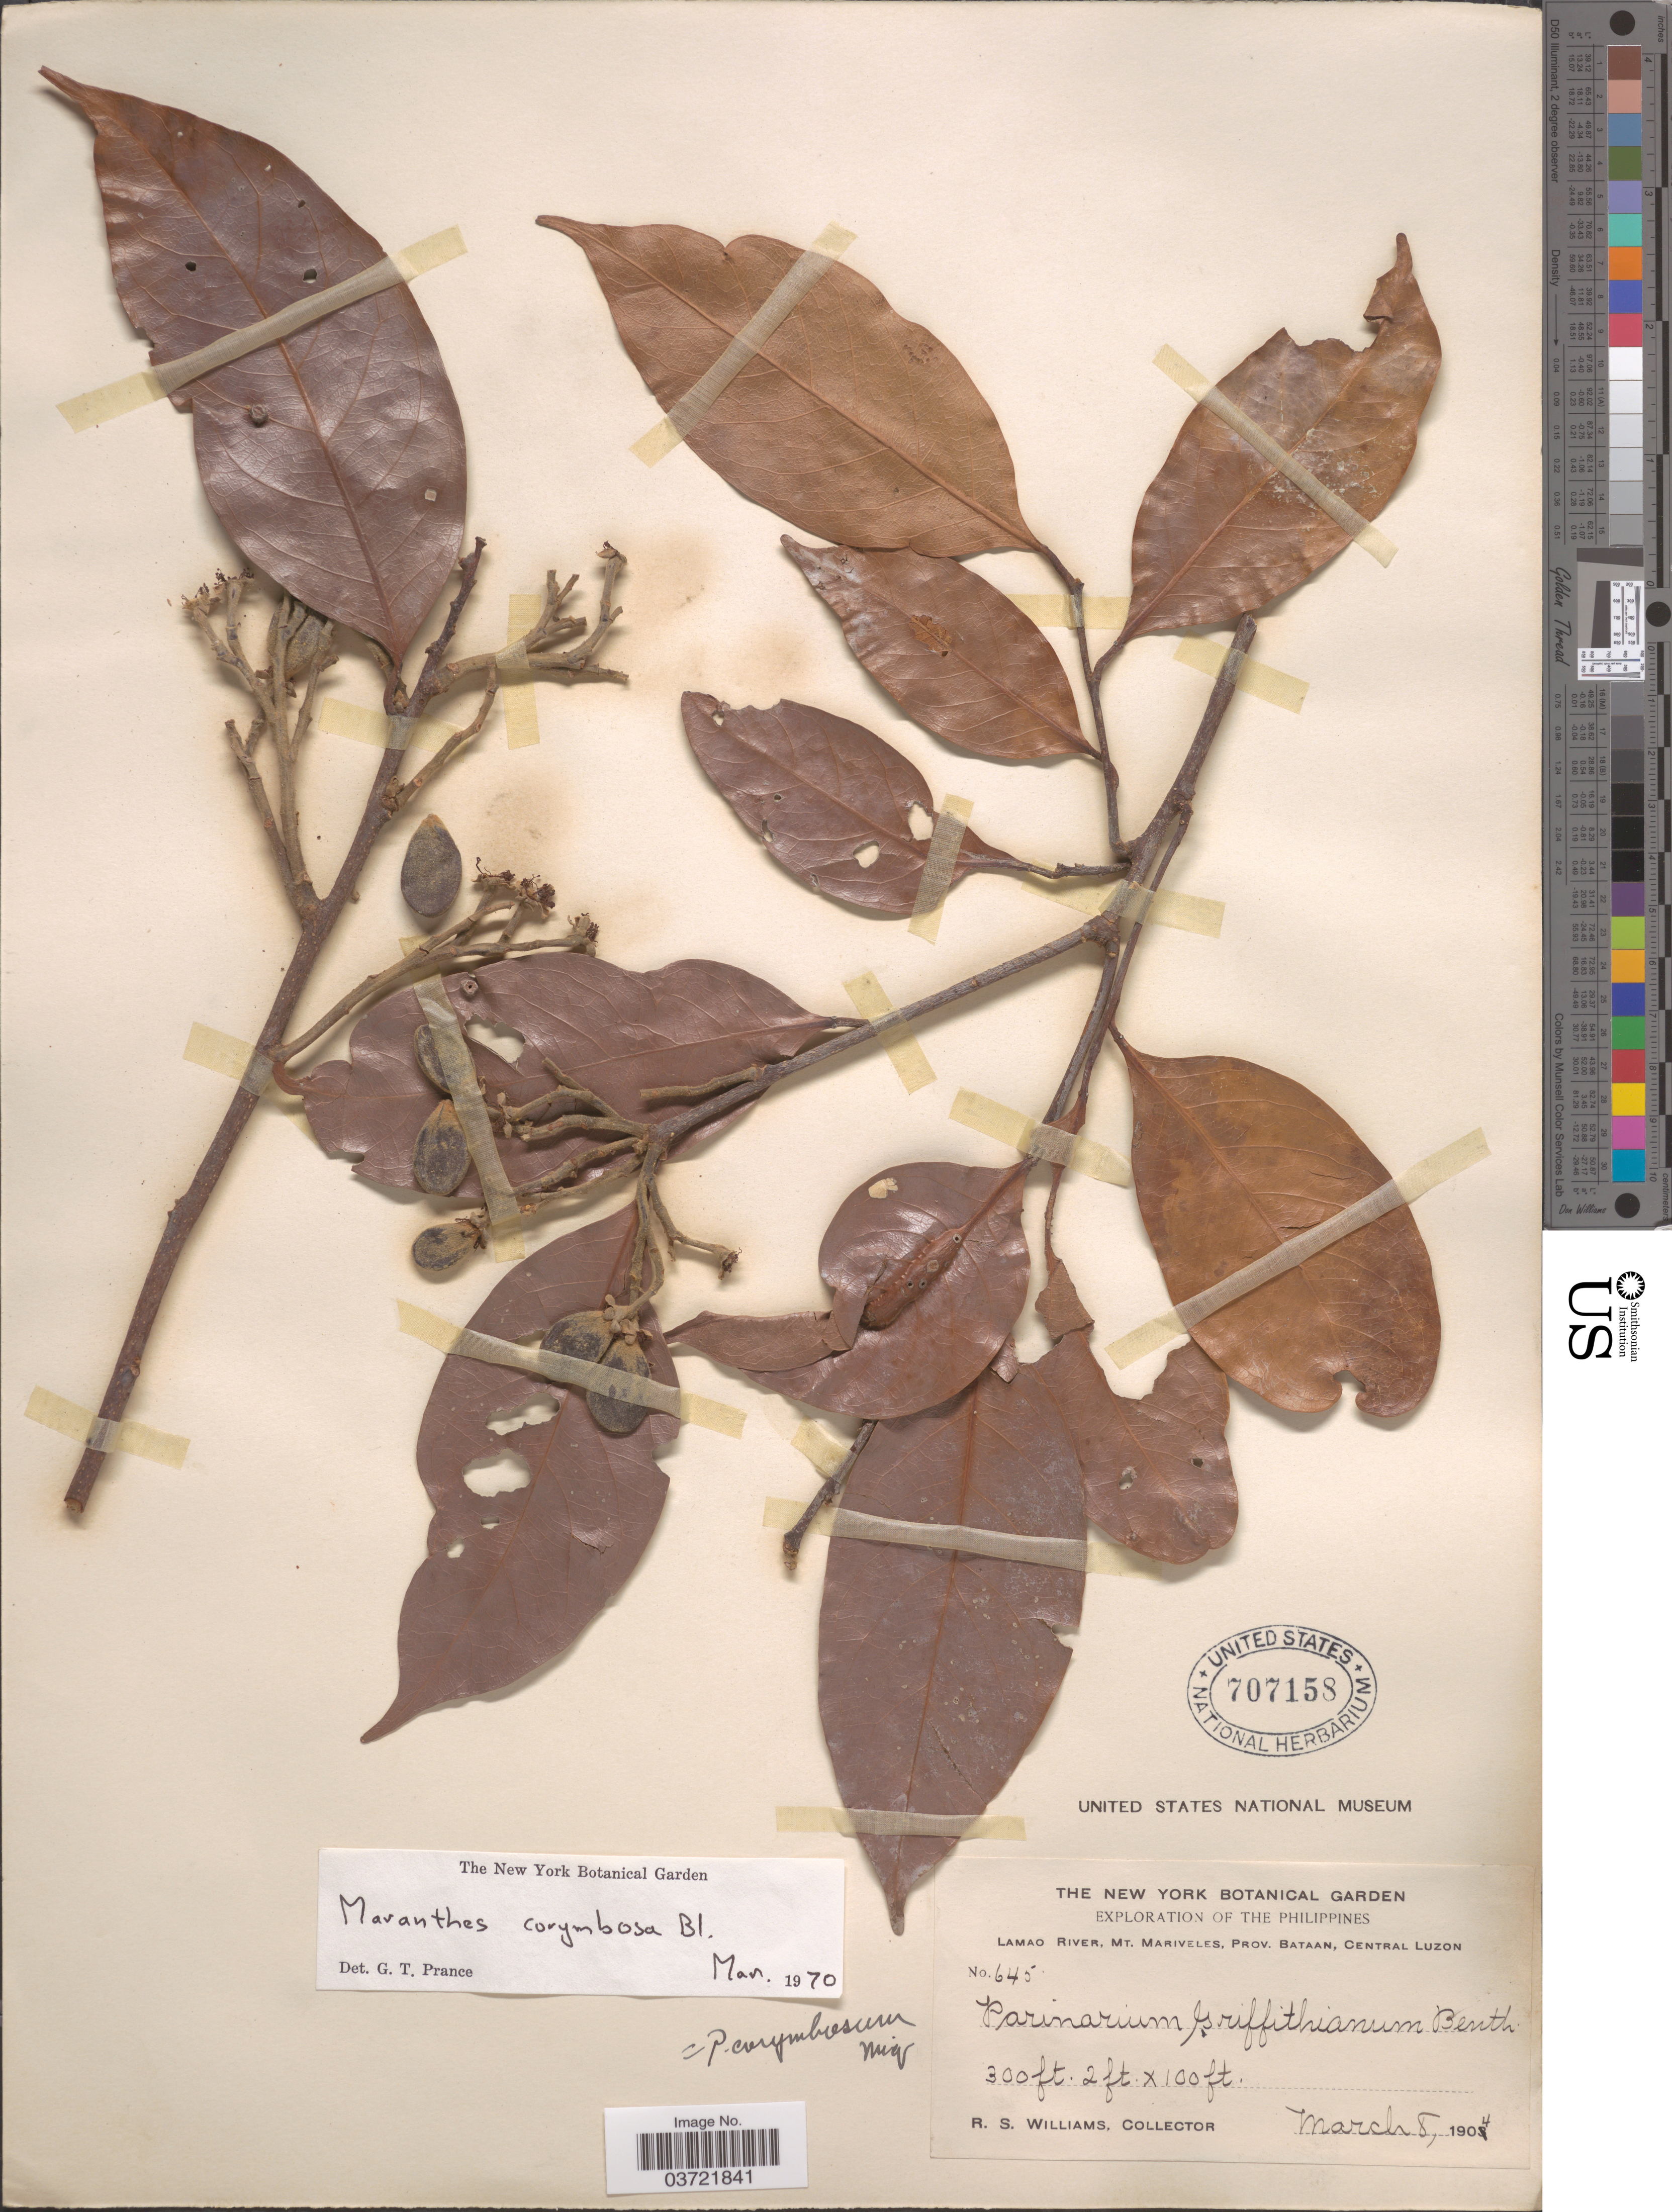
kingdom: Plantae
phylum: Tracheophyta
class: Magnoliopsida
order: Malpighiales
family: Chrysobalanaceae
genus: Maranthes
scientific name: Maranthes corymbosa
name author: Blume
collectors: R. S. Williams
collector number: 645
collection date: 1904-03-08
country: Philippines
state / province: Central Luzon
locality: Lamao River, Mt. Mariveles, Prov. Bataan.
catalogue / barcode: US 707158